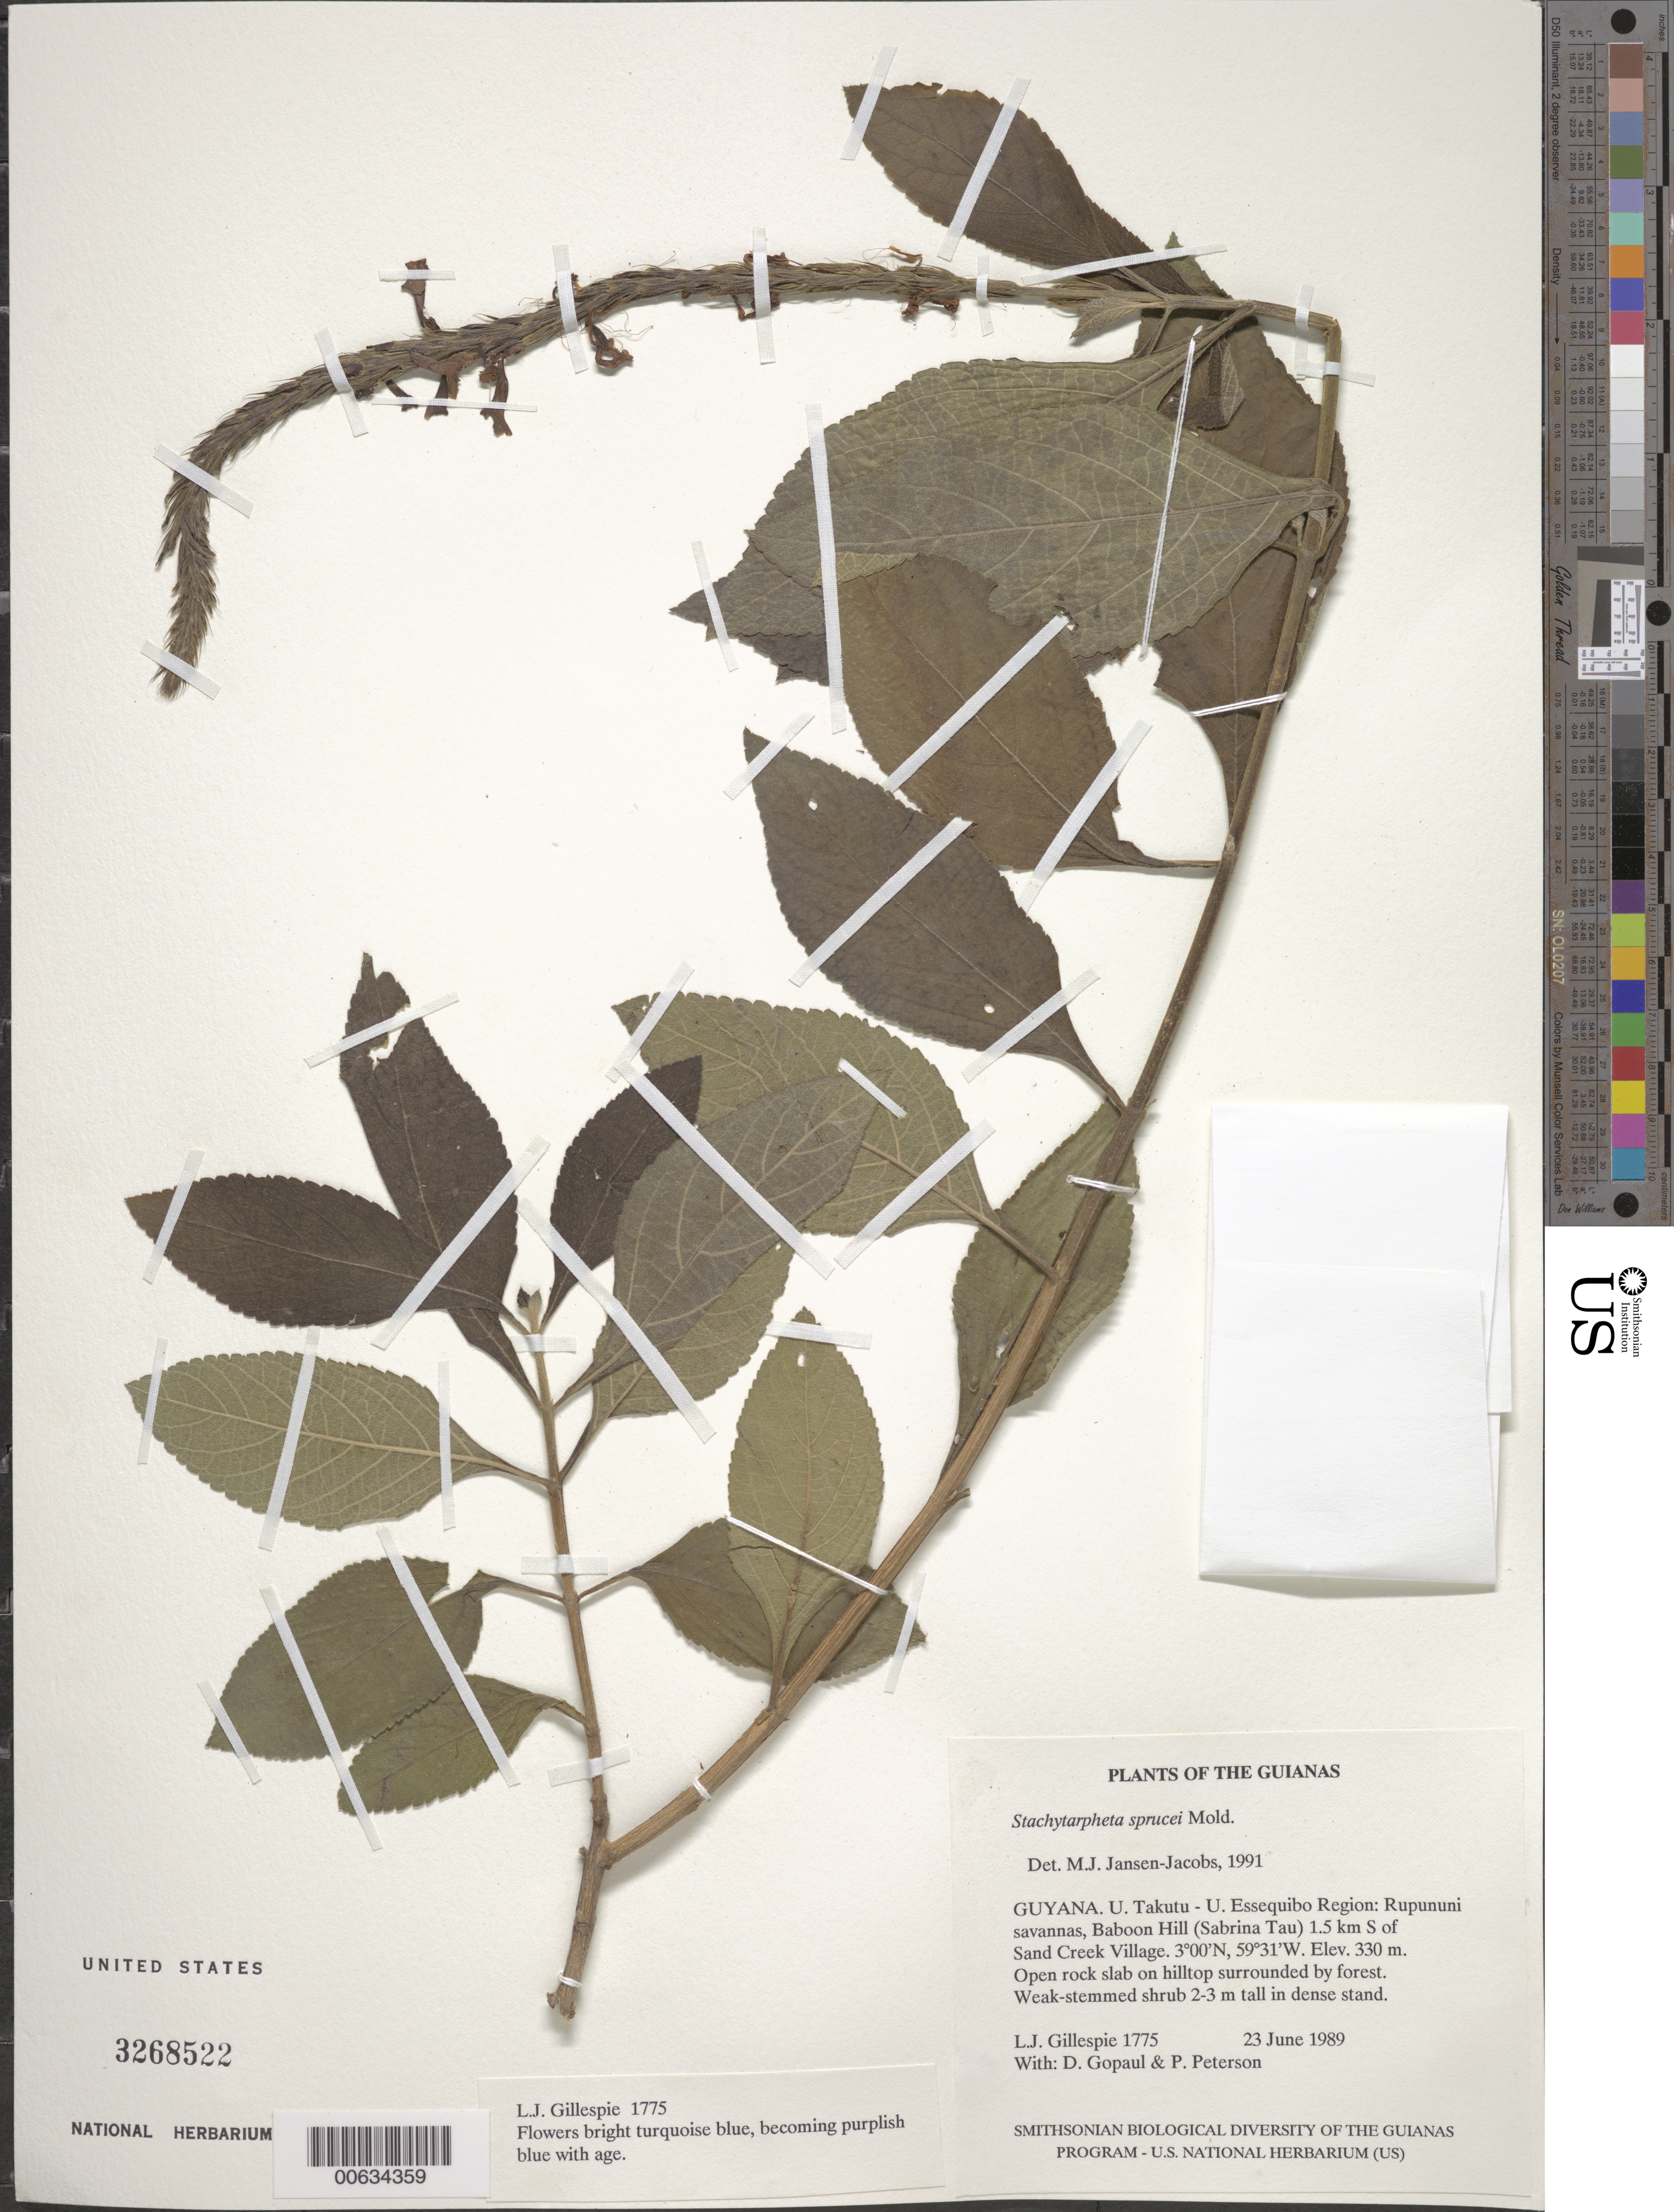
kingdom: Plantae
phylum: Tracheophyta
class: Magnoliopsida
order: Lamiales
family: Lamiaceae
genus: Amasonia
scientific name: Amasonia campestris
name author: (Aubl.) Moldenke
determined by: Wasshausen, Dieter C., (BOT), Smithsonian Institution - National Museum of Natural History (UNITED STATES)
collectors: B. Hoffman, C. L. Kelloff, G. Gharbarran & S. Sprague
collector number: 1809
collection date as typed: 23 May 1992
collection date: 1992-05-23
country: Guyana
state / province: Cuyuni-Mazaruni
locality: Pakaraima Mts; basecamp 8.6 km NE Imbaimadai on Partang River tributary; 0.75 km NW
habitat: Med height, 15 m canopy, creekside forest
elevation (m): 650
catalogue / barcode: US 3278759-2